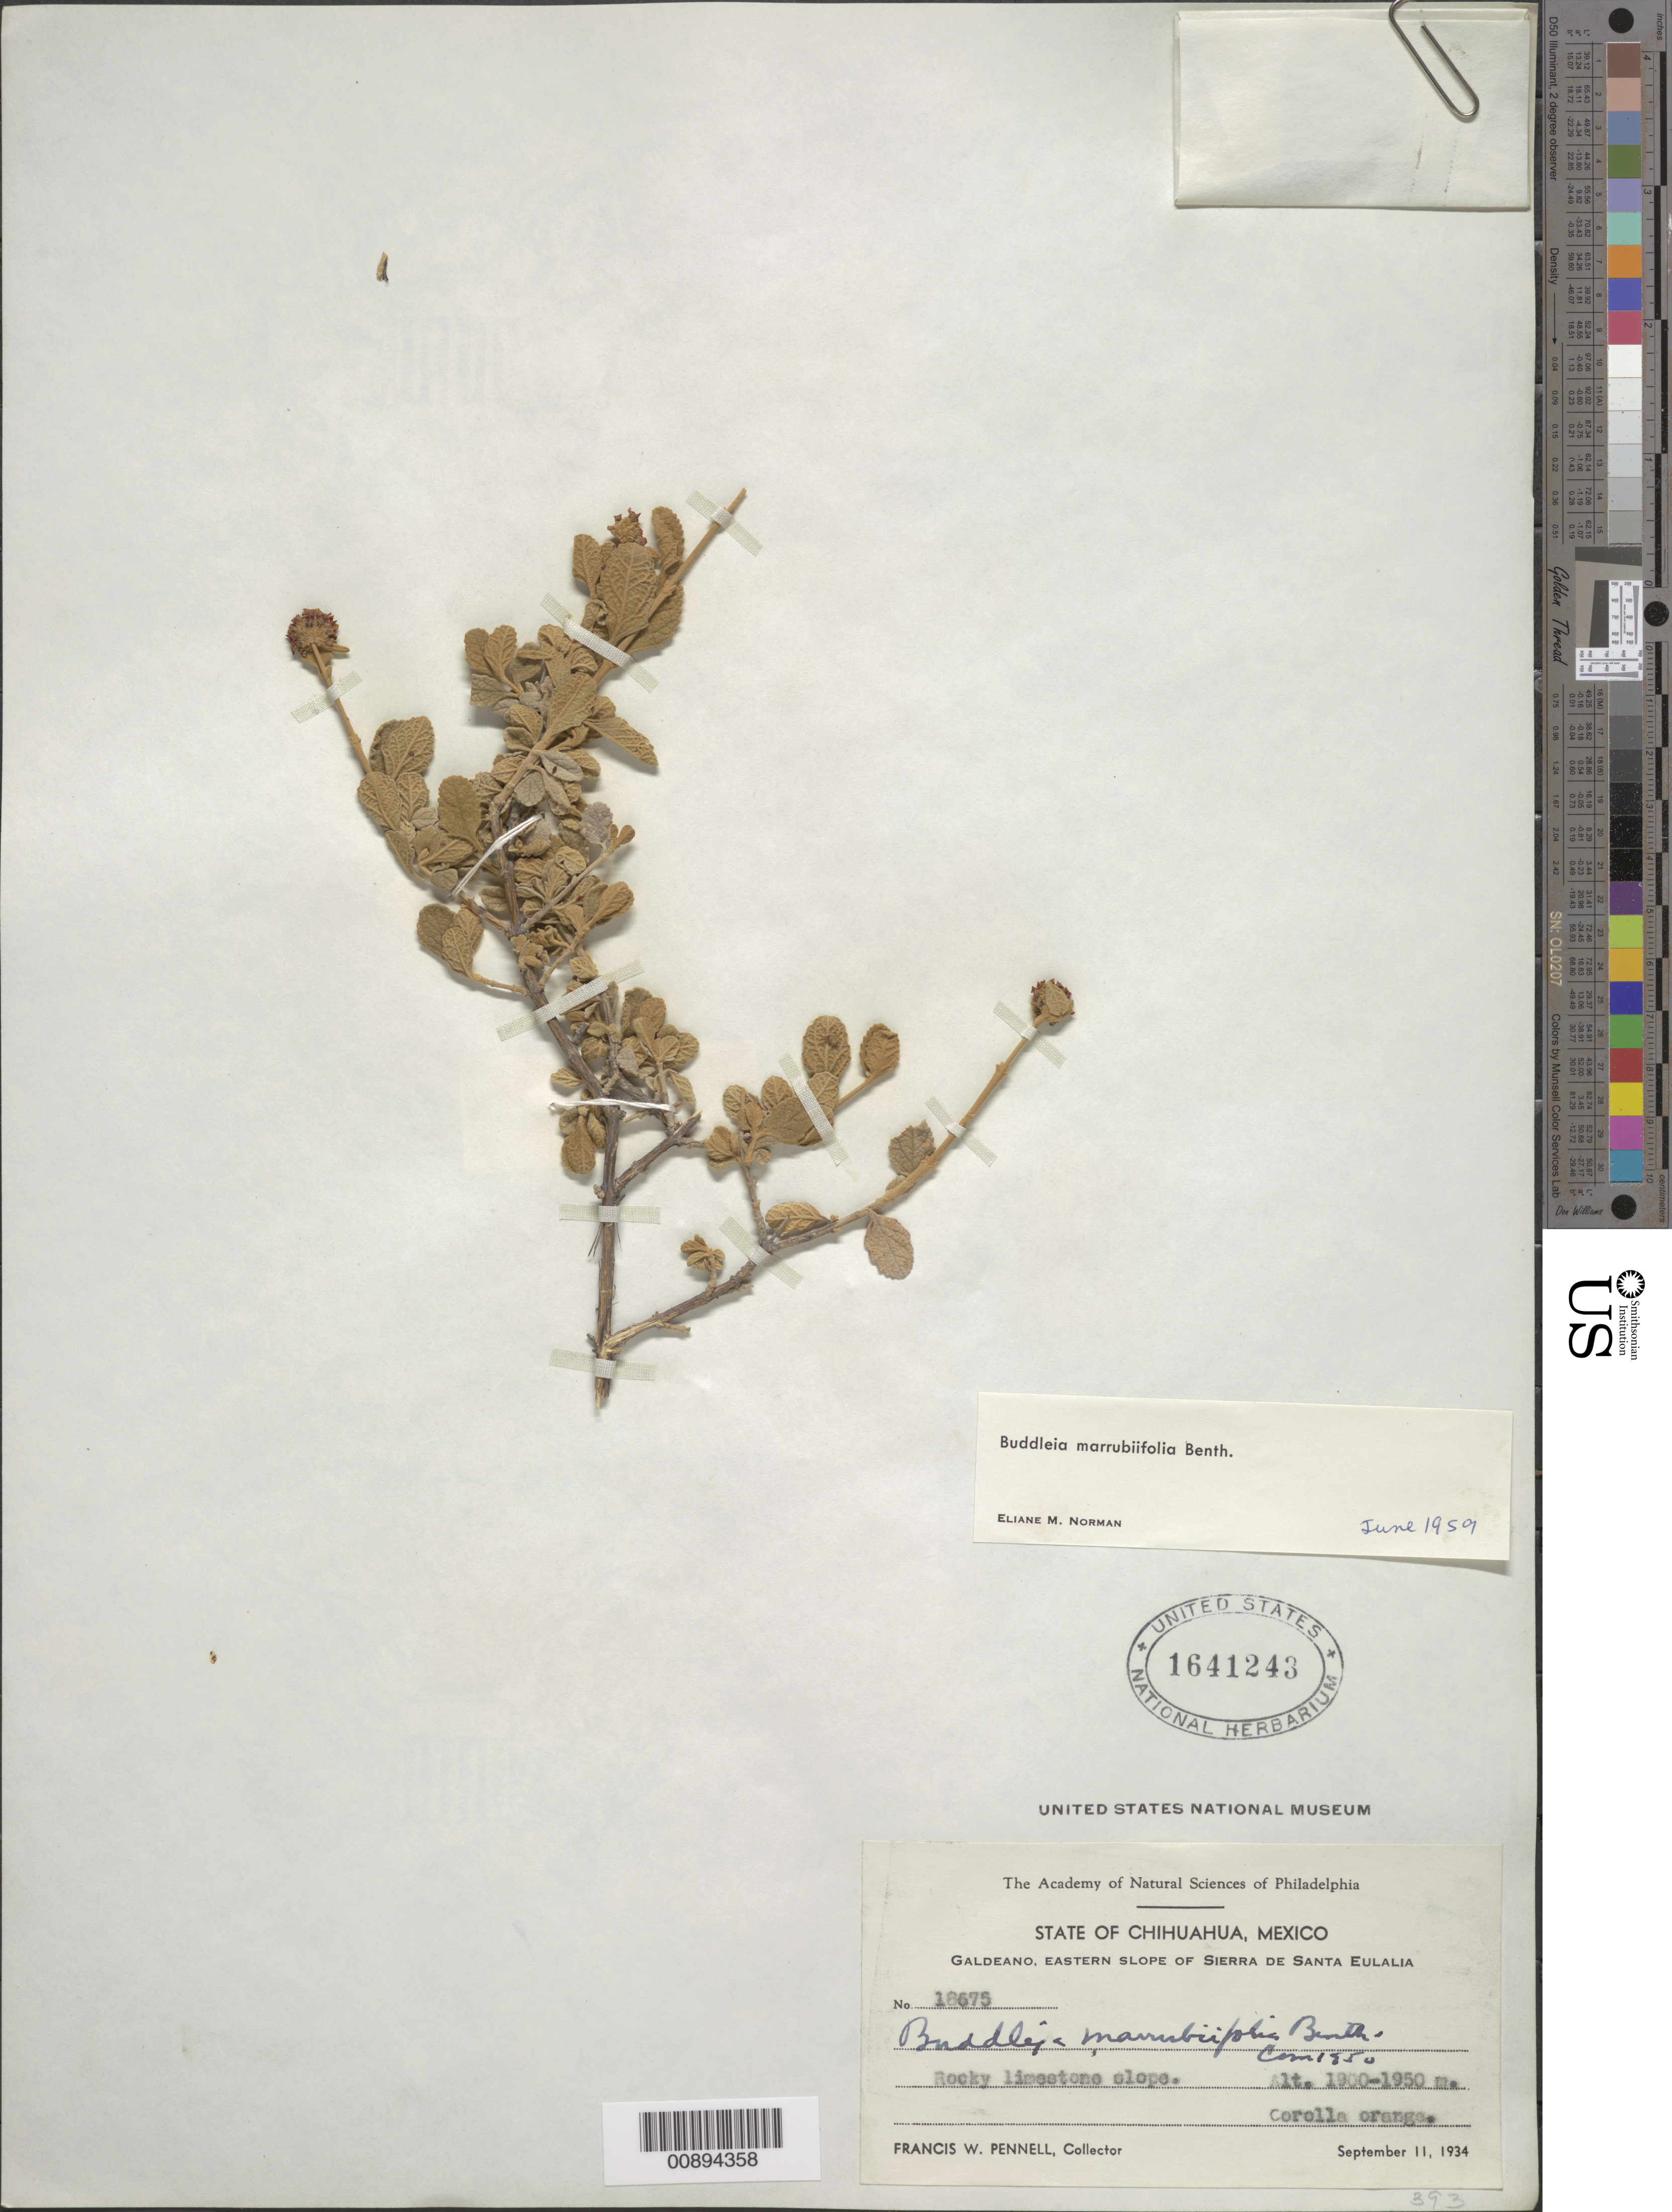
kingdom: Plantae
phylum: Tracheophyta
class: Magnoliopsida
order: Lamiales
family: Scrophulariaceae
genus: Buddleja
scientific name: Buddleja marrubiifolia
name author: Benth.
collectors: F. W. Pennell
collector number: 18675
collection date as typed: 11 Sep 1934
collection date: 1934-09-11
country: Mexico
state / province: Chihuahua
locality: Galdeano, eastern slope of Sierra de Santa Eulalia, Chihuahua.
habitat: Rocky limestone slope.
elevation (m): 1950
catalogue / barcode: US 1641243